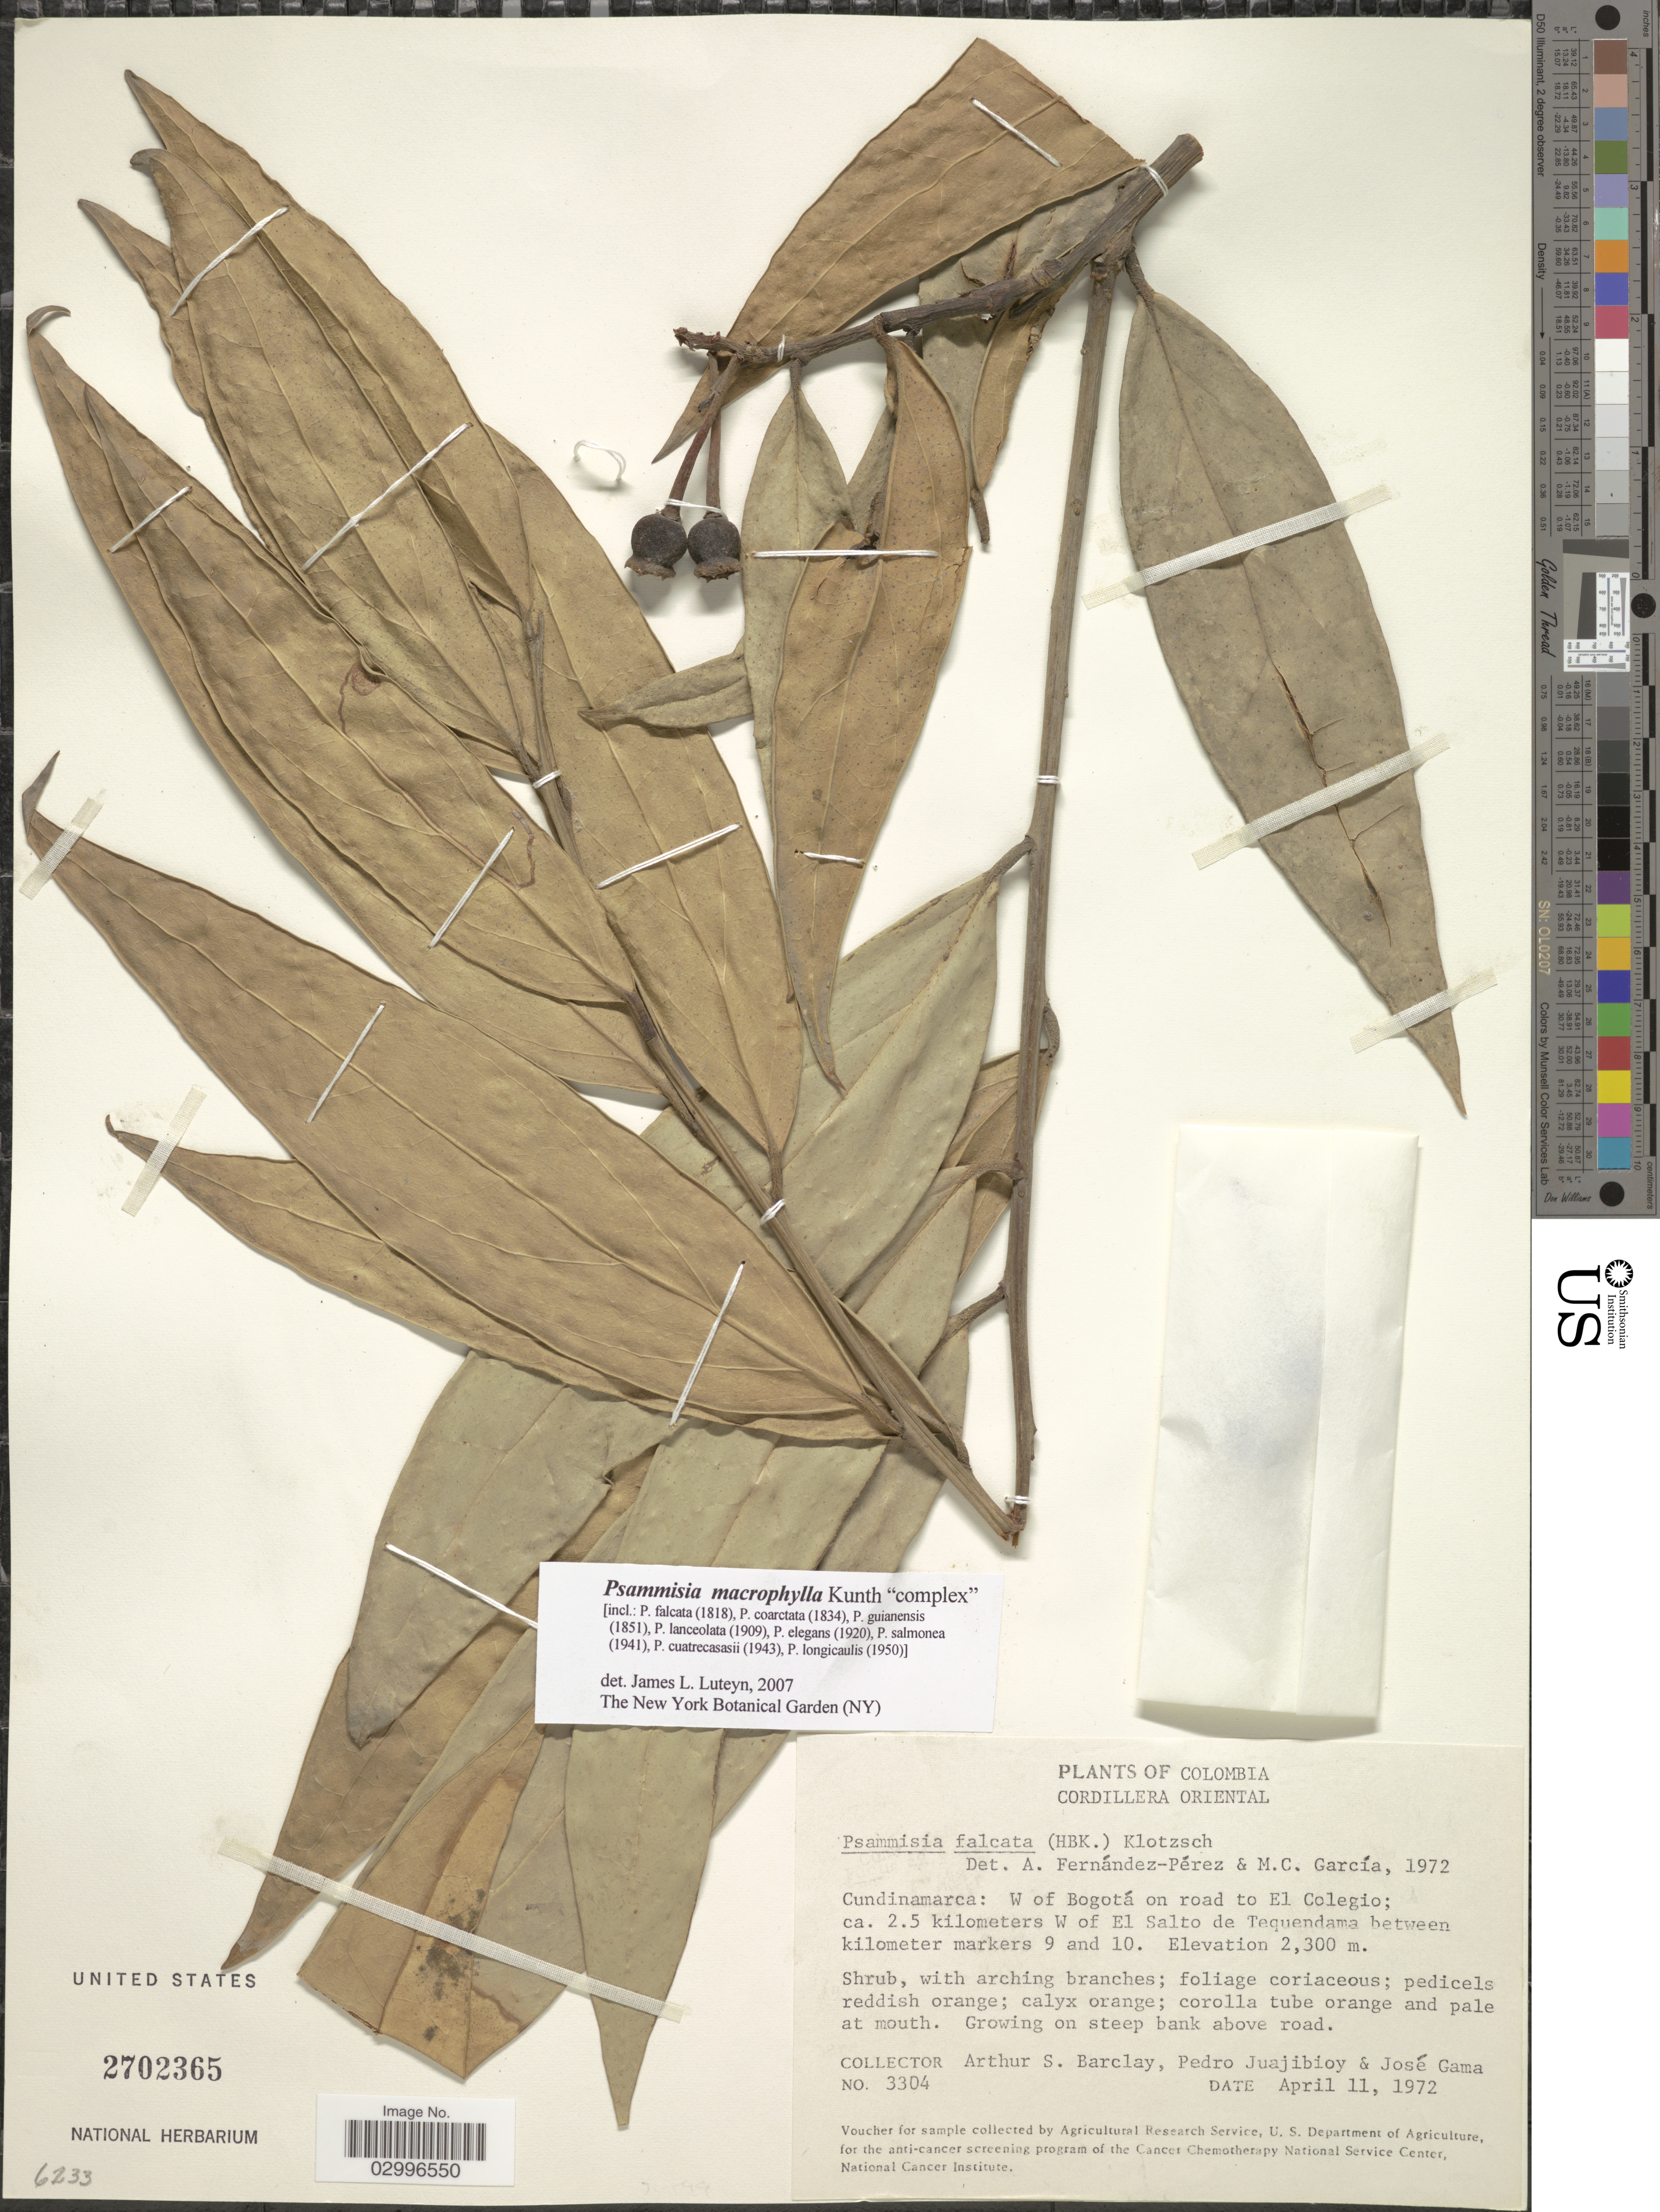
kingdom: Plantae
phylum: Tracheophyta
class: Magnoliopsida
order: Ericales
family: Ericaceae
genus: Psammisia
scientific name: Psammisia macrophylla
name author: (Kunth) Klotzsch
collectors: A. S. Barclay, P. Juajibioy & J. Gama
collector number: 3304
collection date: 1972-04-11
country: Colombia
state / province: Cundinamarca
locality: Cordillera Oriental. W of Bogotá on road to El Colegio; ca. 2.5 kilometers W of El Salto de Tequendama between kilometer markers 9 and 10.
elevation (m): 2300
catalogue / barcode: US 2702365